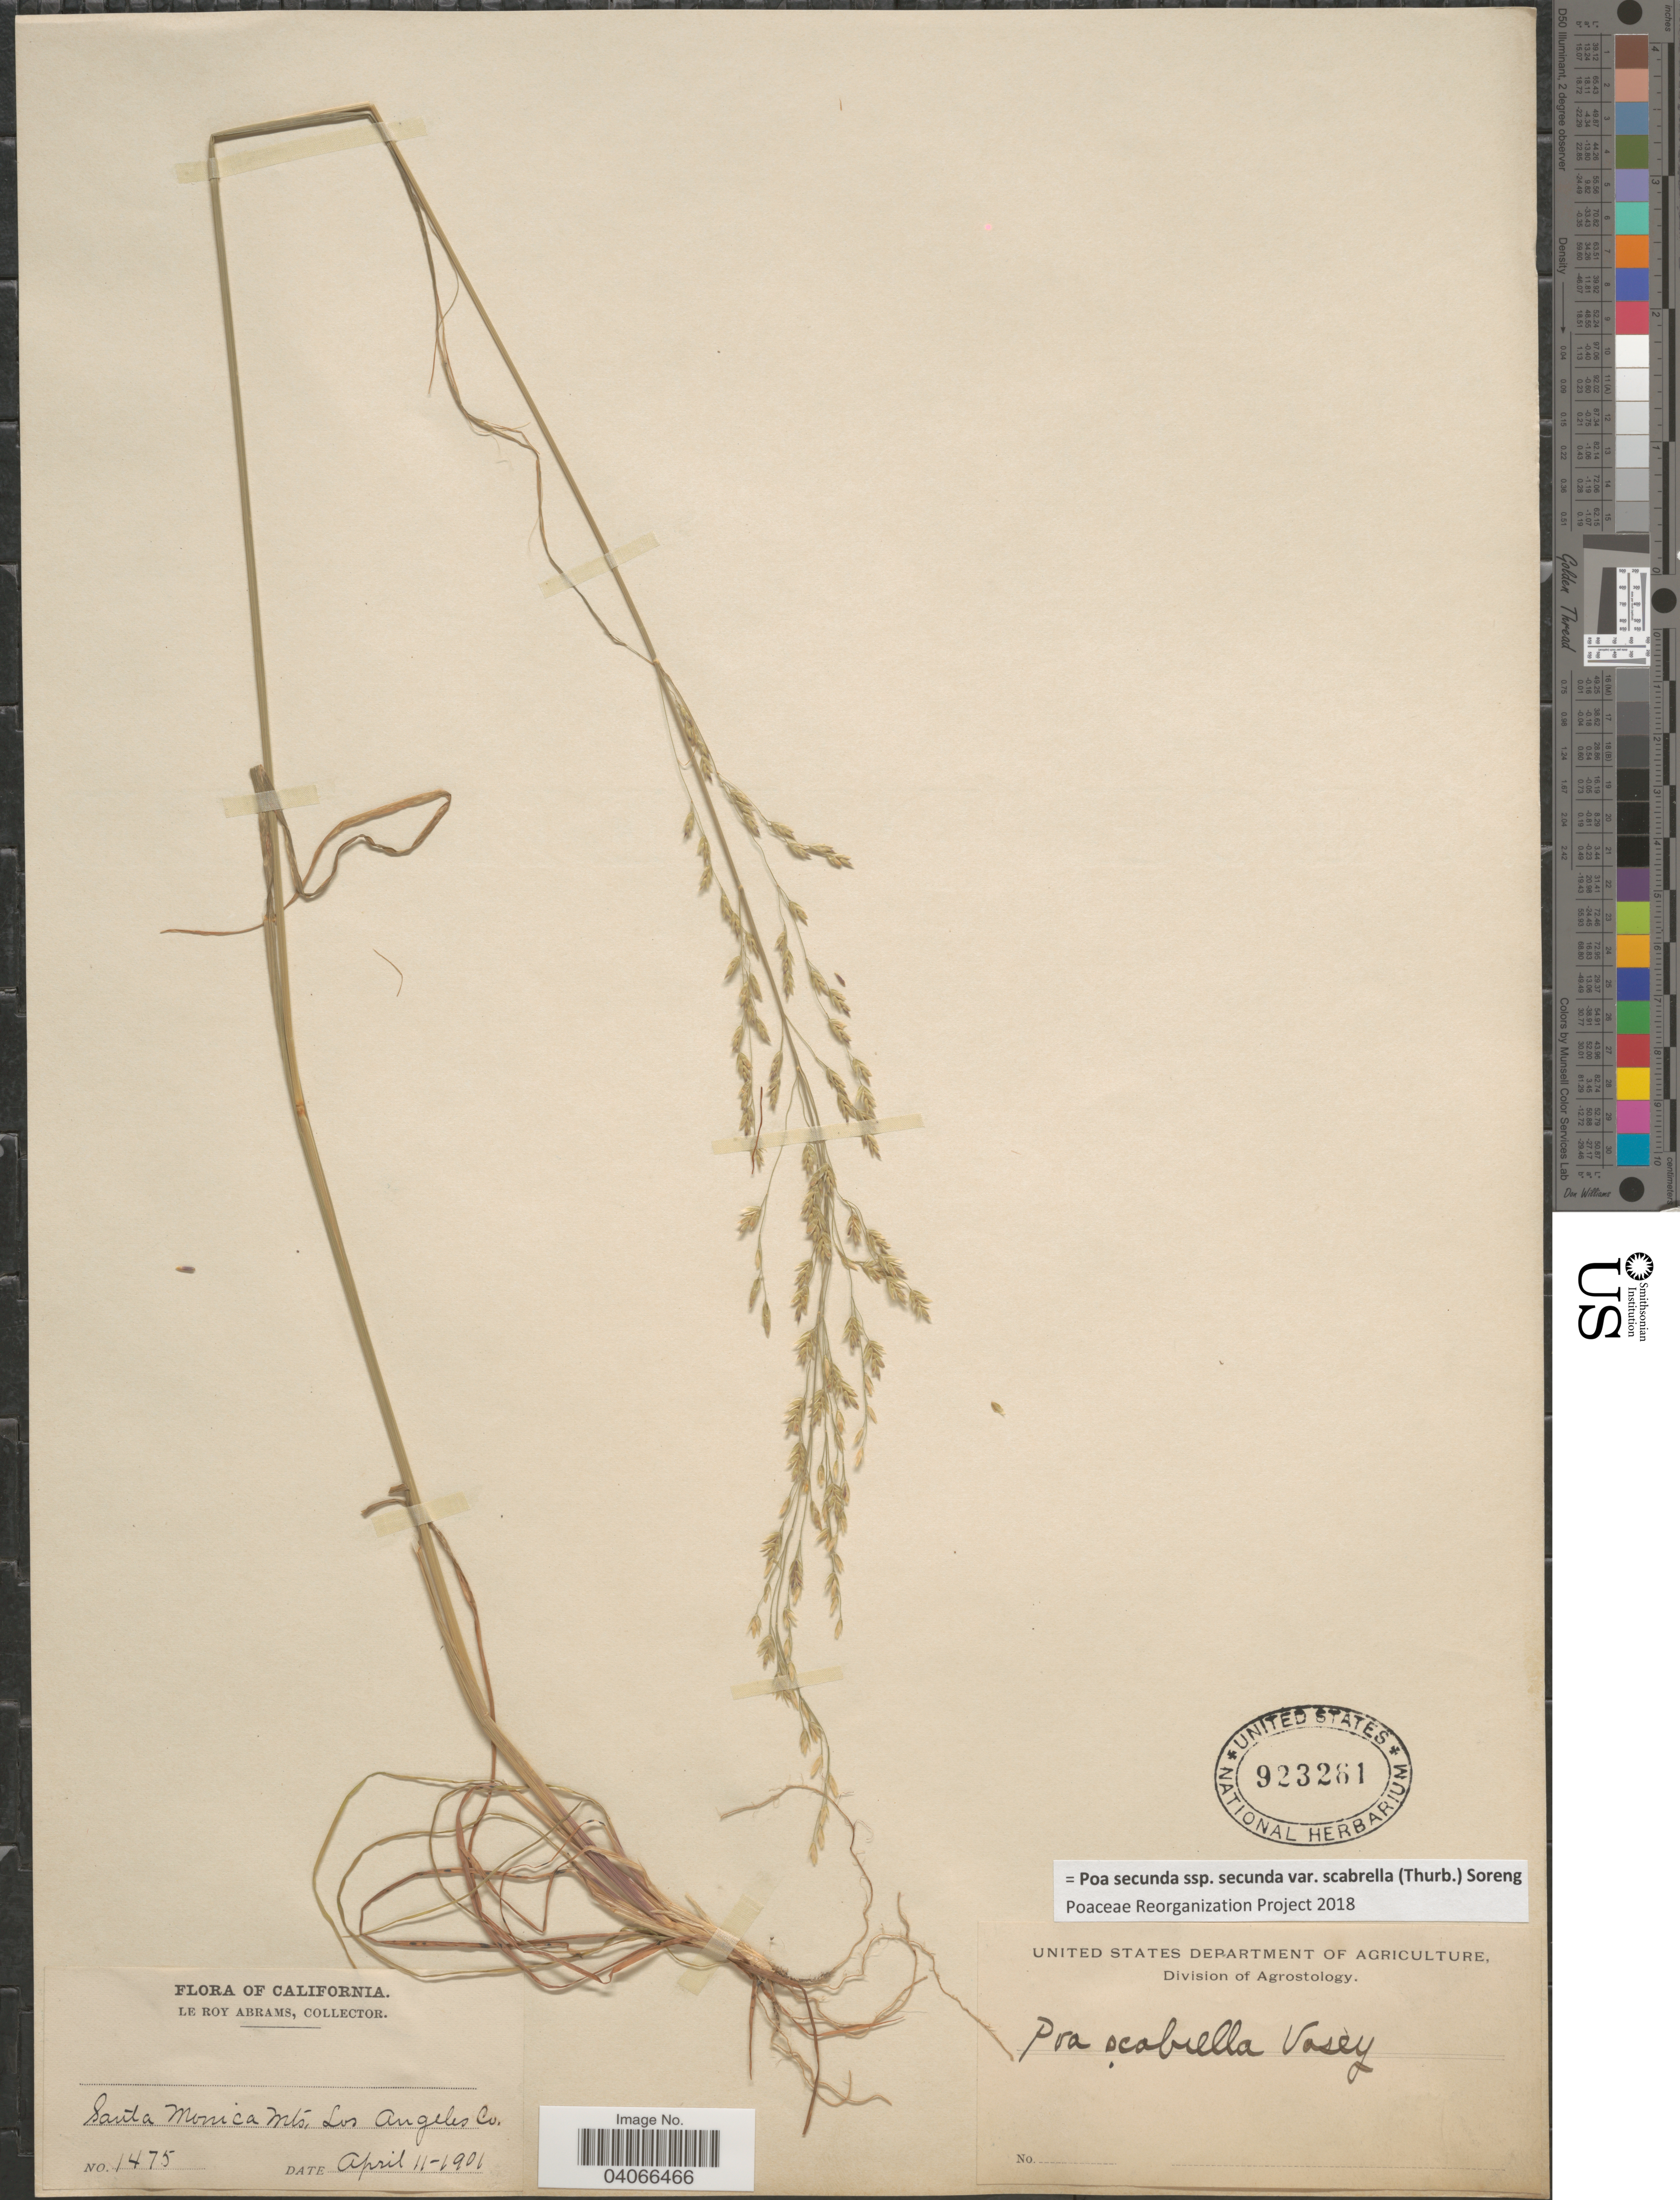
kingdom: Plantae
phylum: Tracheophyta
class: Liliopsida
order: Poales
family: Poaceae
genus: Poa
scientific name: Poa secunda subsp. secunda var. scabrella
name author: (Thurb.) Soreng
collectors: L. Abrams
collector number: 1475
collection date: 1901-04-11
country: United States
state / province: California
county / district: Los Angeles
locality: Santa Monica Mts. Los Angeles Co.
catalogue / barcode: US 923261